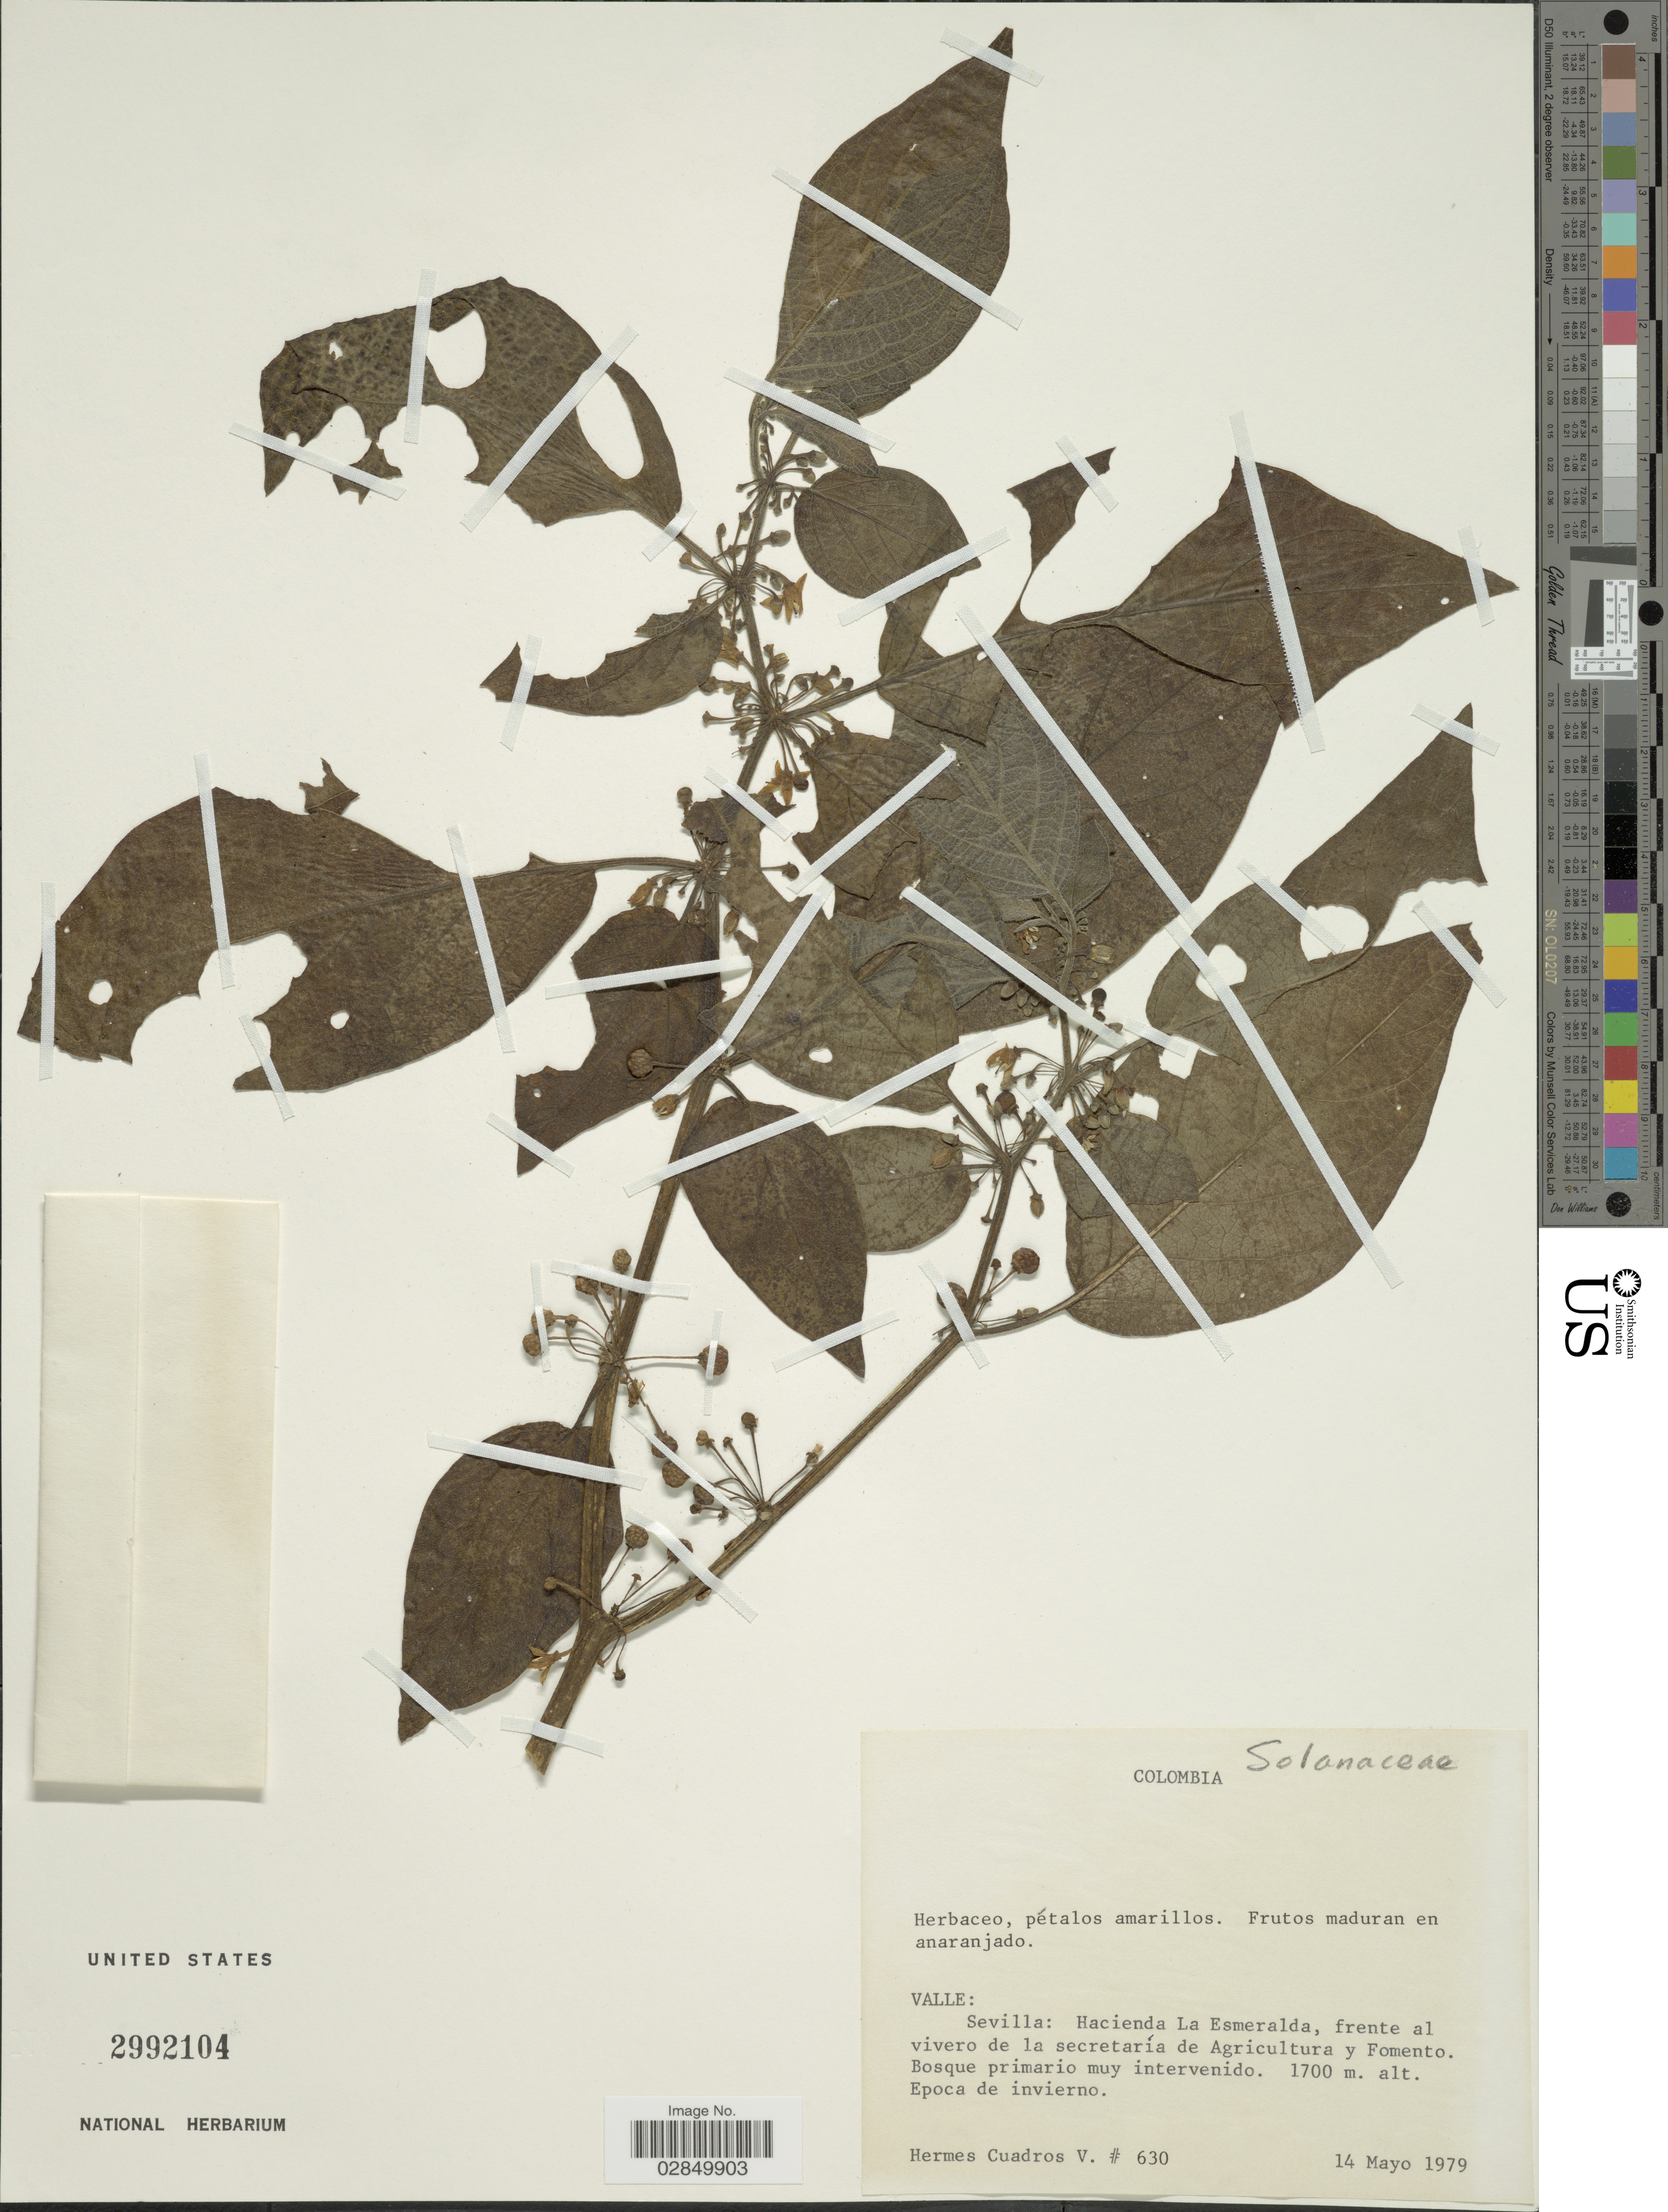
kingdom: Plantae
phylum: Tracheophyta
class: Magnoliopsida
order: Solanales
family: Solanaceae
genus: Witheringia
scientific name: Witheringia sp.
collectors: H. Cuadros V.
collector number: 630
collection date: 1979-05-14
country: Colombia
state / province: Valle del Cauca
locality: Valle: Sevilla, Hacienda La Esmeralda, frente al vivero de la secretaria de Agricultura y Fomento.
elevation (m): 1700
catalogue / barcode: US 2992104